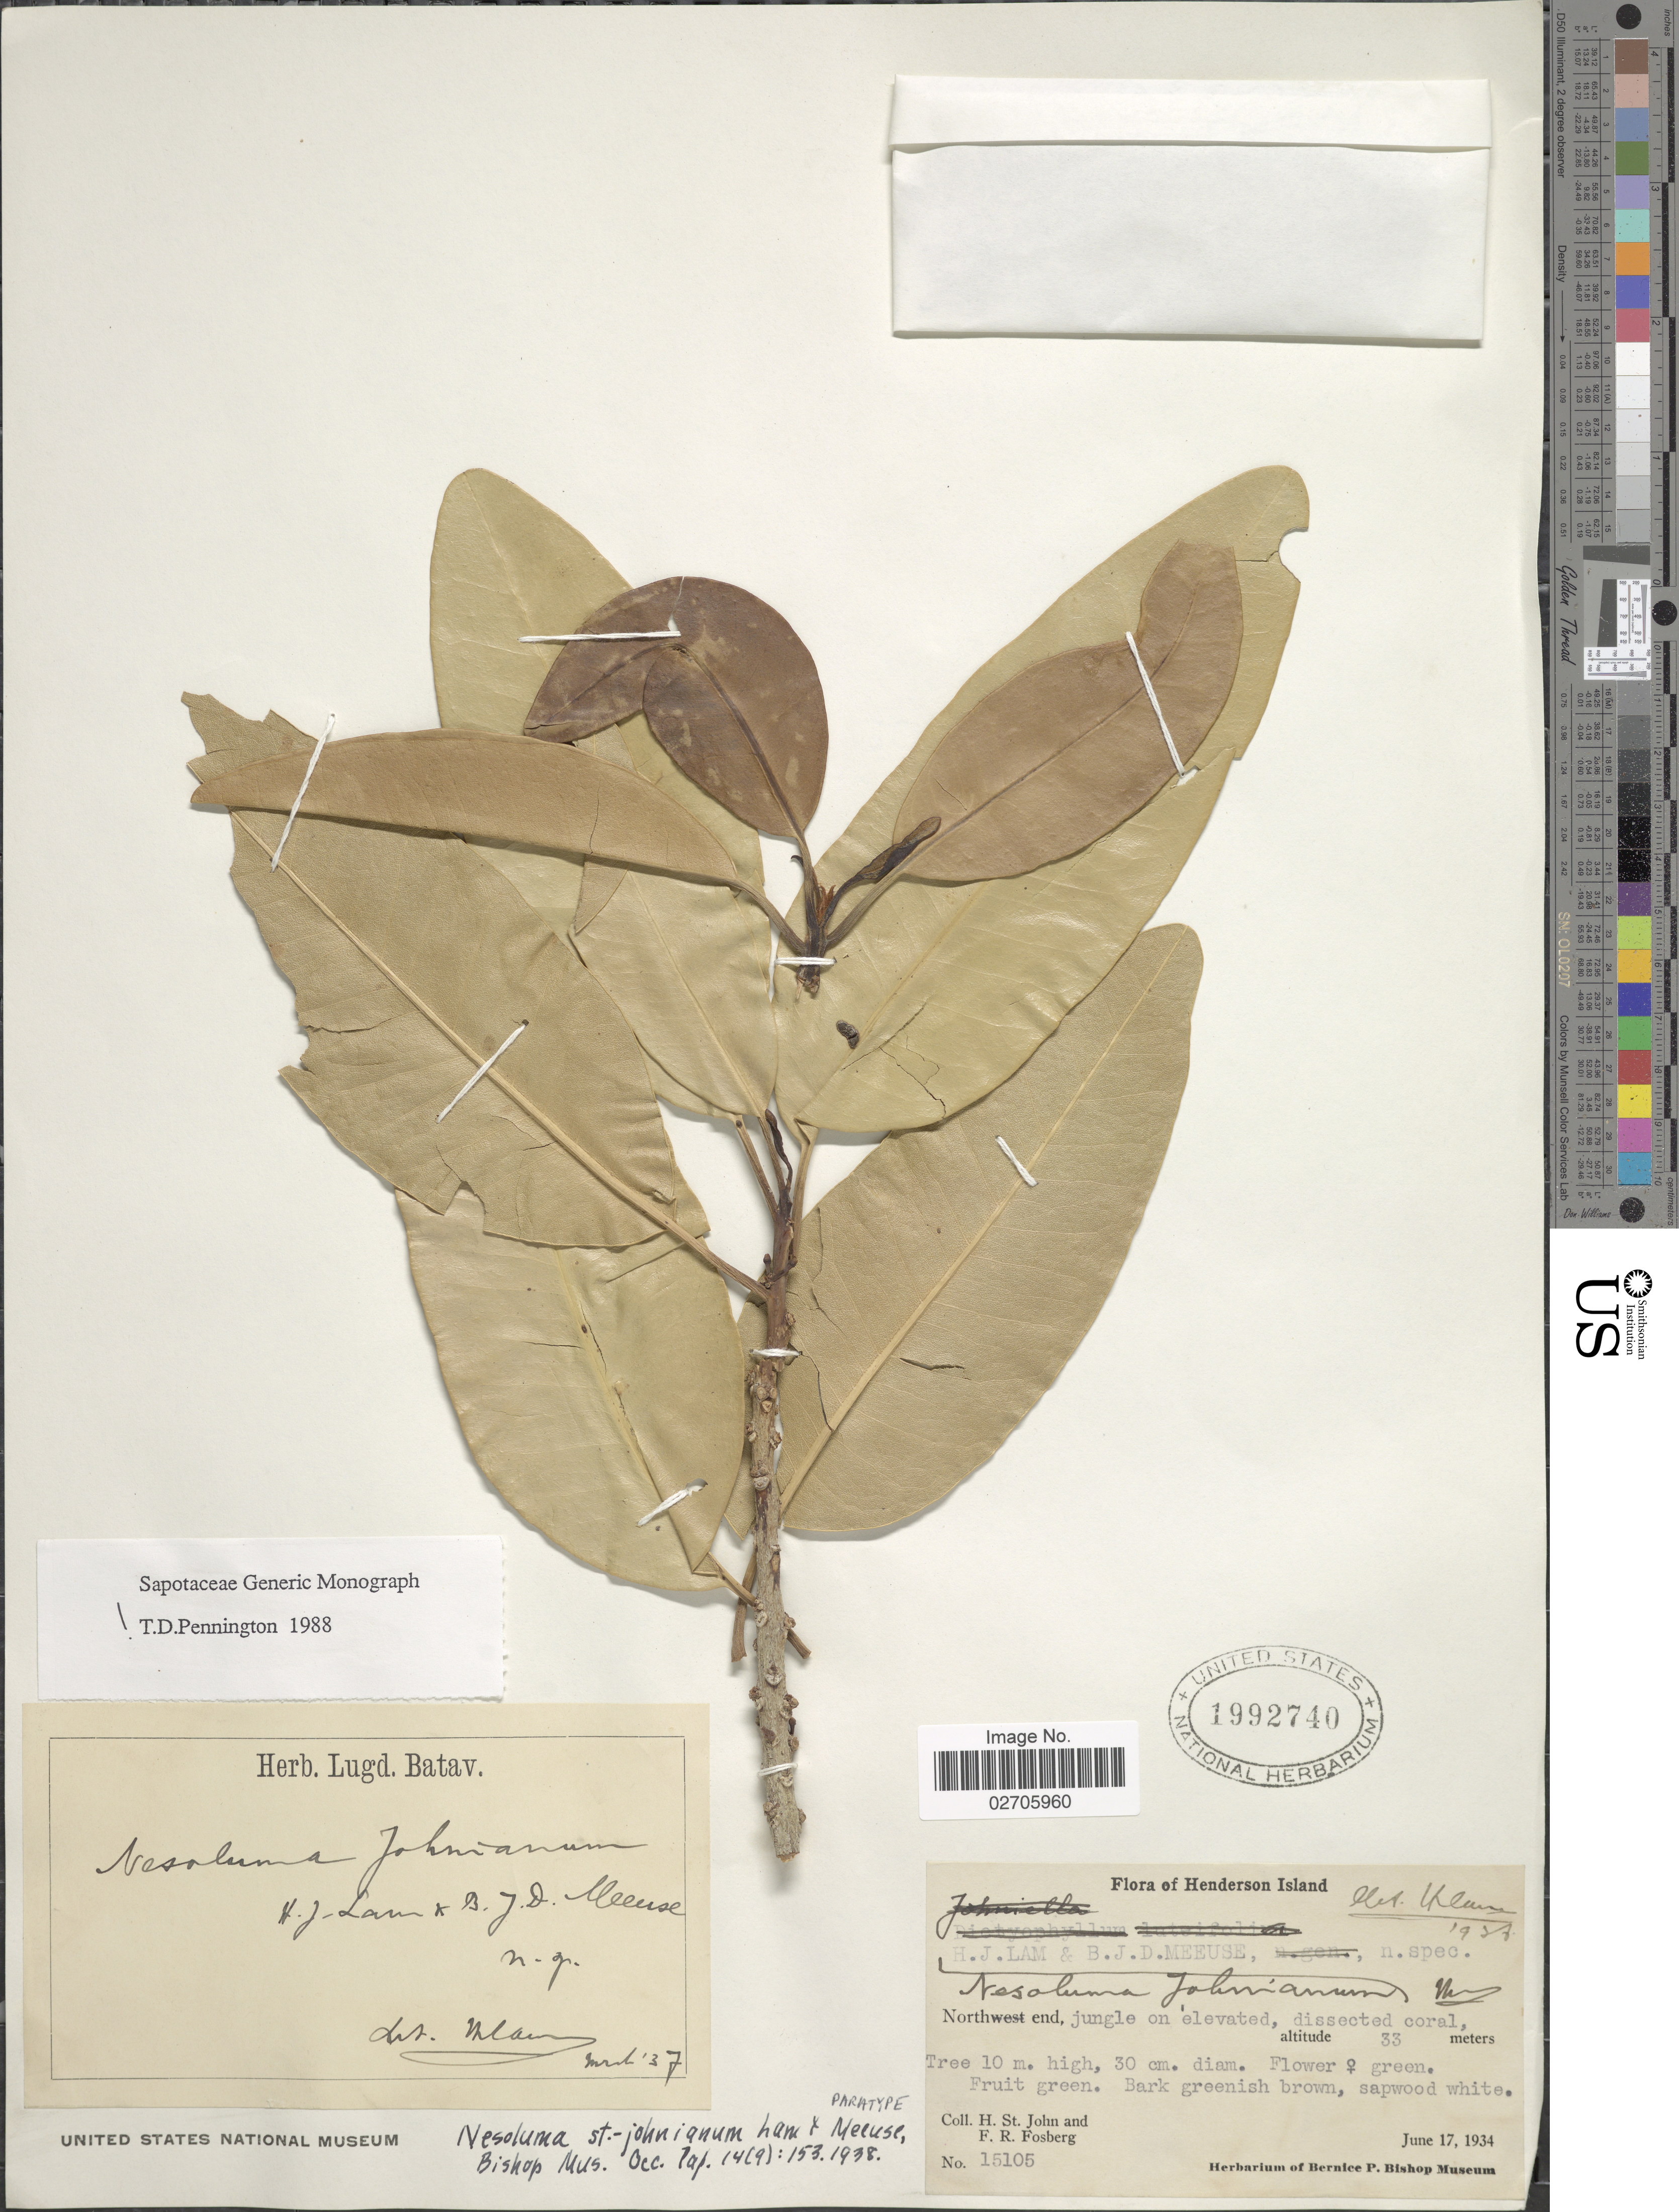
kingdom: Plantae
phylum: Tracheophyta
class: Magnoliopsida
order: Ericales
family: Sapotaceae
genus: Nesoluma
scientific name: Nesoluma st.-johnianum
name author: H.J. Lam & B. Meeuse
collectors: H. St. John & F. R. Fosberg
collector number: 15105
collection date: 1934-06-17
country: Pitcairn Islands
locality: Henderson Island. North end, jungle on elevated, dissected coral.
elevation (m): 33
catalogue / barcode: US 1992740